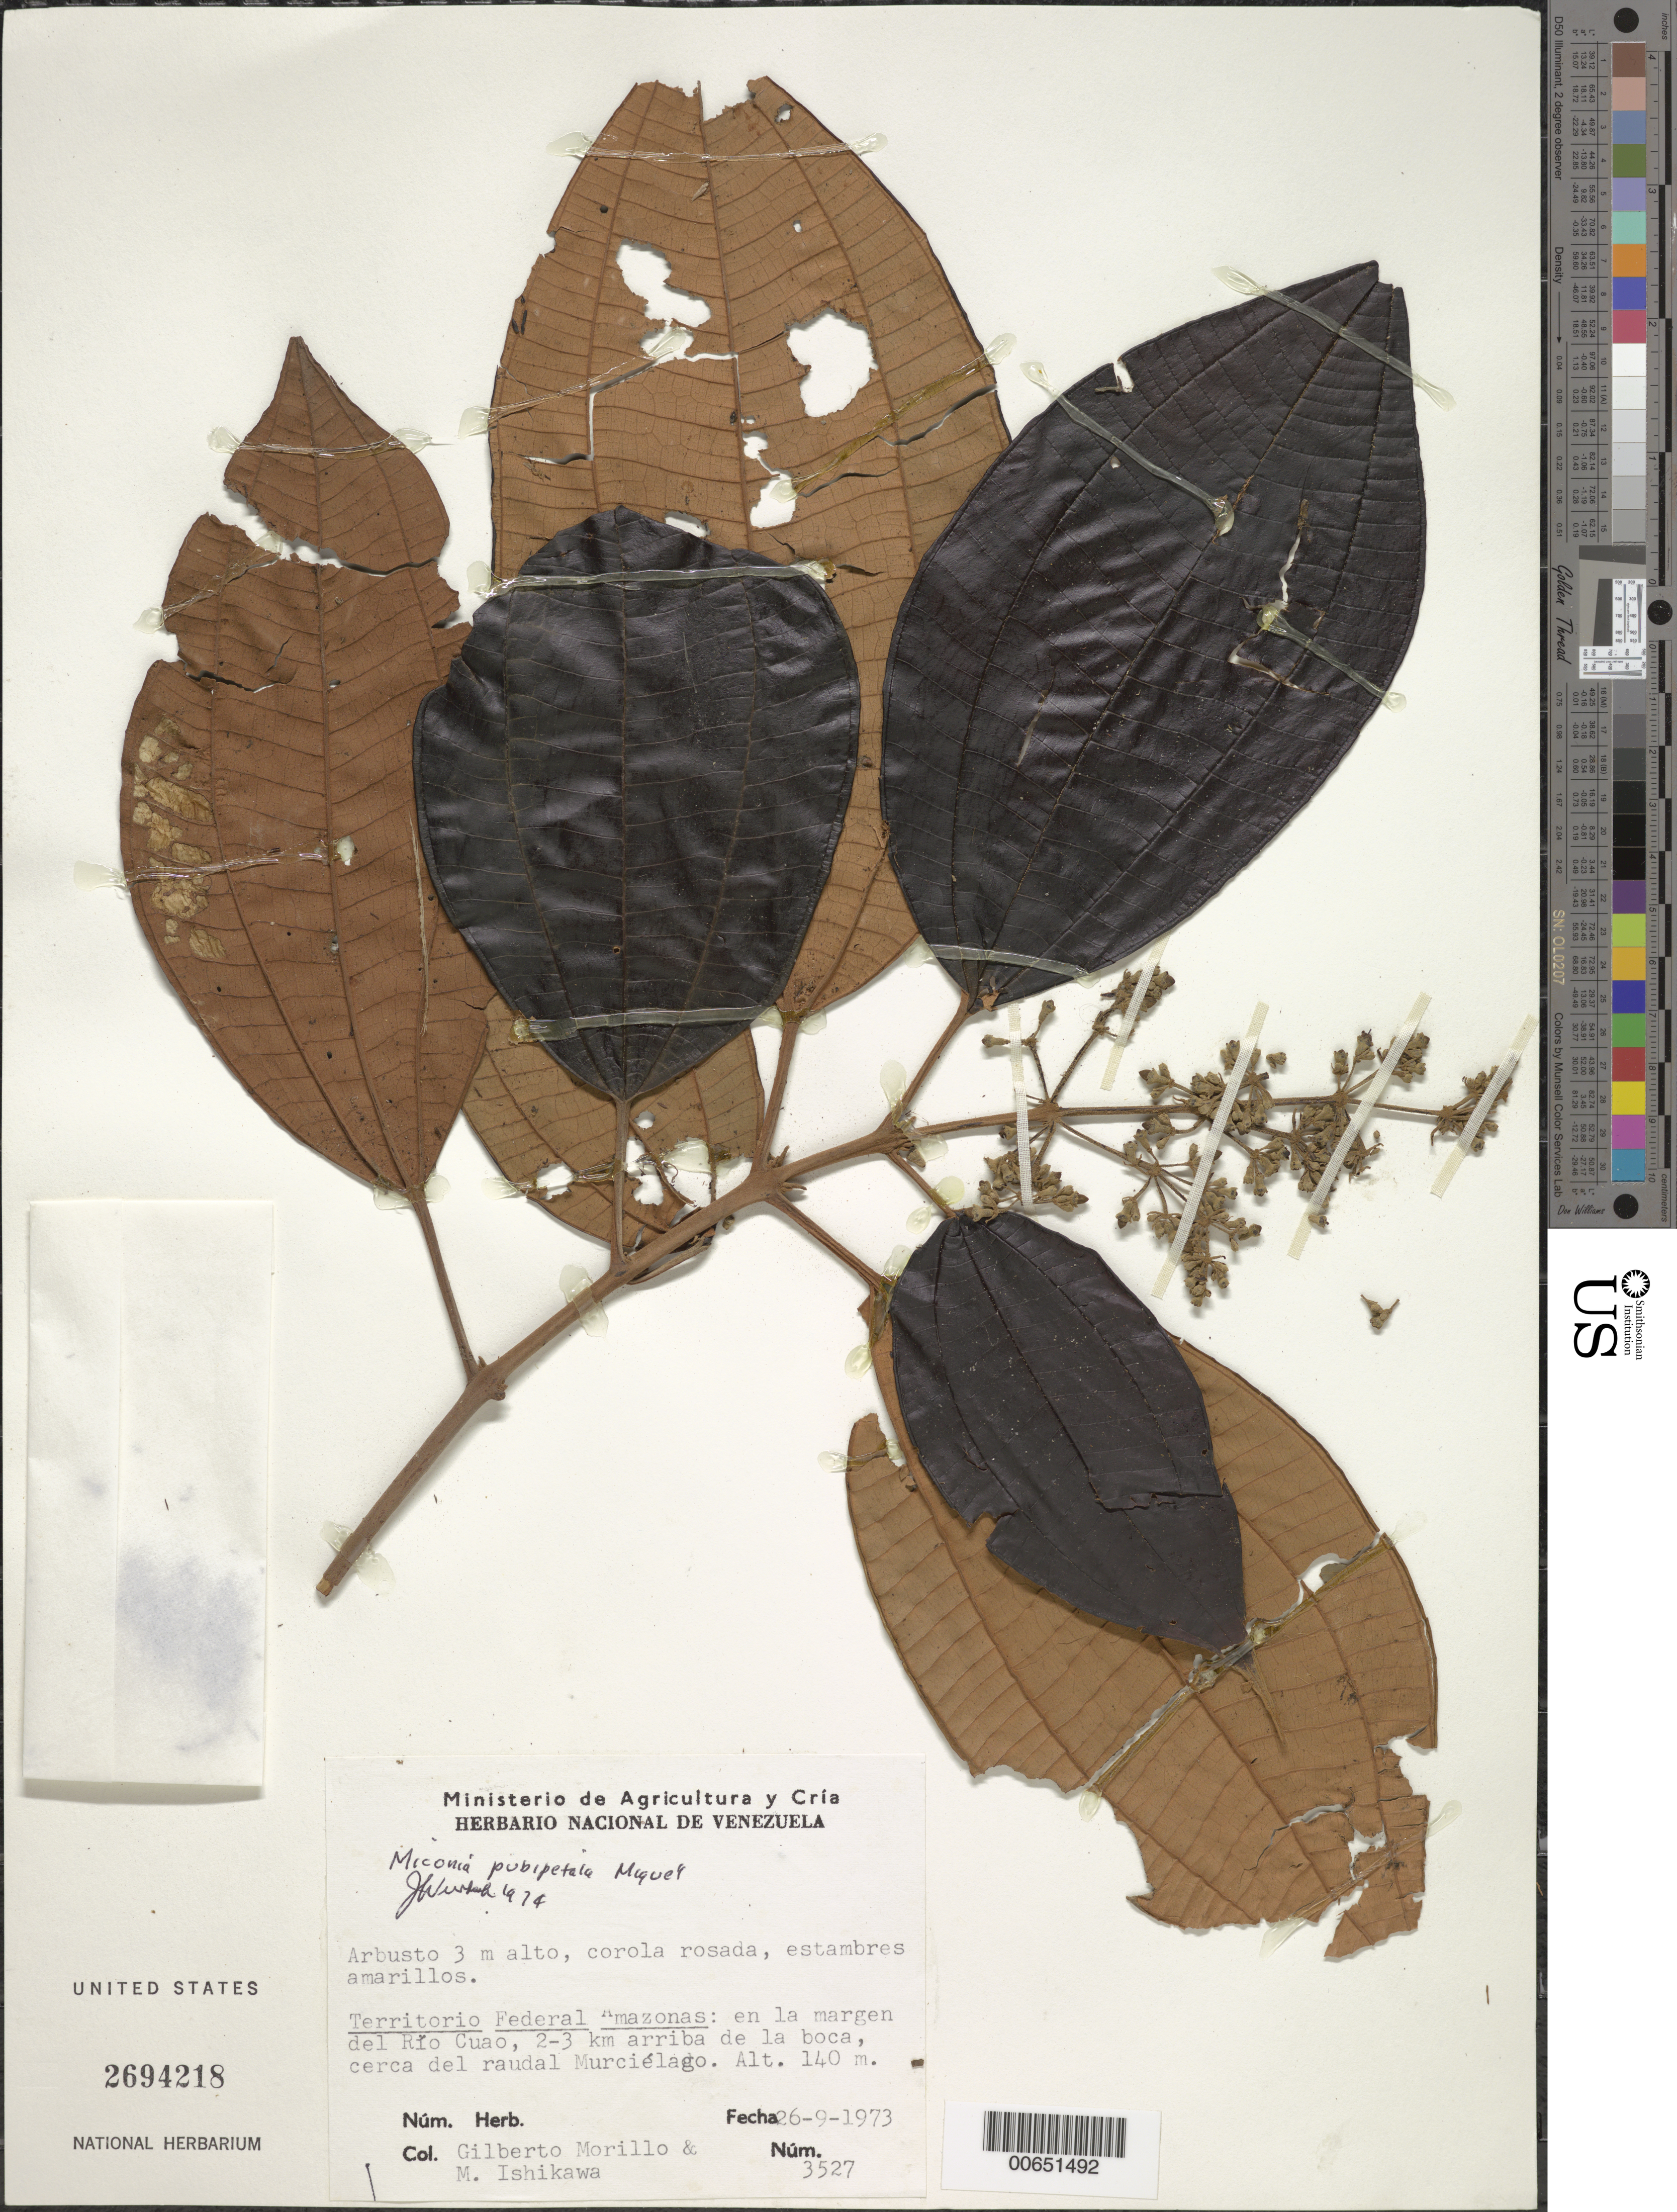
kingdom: Plantae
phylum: Tracheophyta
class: Magnoliopsida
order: Myrtales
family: Melastomataceae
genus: Miconia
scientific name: Miconia pubipetala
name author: Miq.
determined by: Wurdack, John J., (US), US (UNITED STATES)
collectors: G. Morillo & M. Ishikawa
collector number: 3527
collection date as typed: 26-Sep-73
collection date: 1973-09-26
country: Venezuela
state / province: Amazonas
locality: Raudal Murcielago, 2-3 km arriba de la boca del Río Cuao, tributarío del Río Sipapo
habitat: Margen del rio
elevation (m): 140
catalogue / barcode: US 2694218